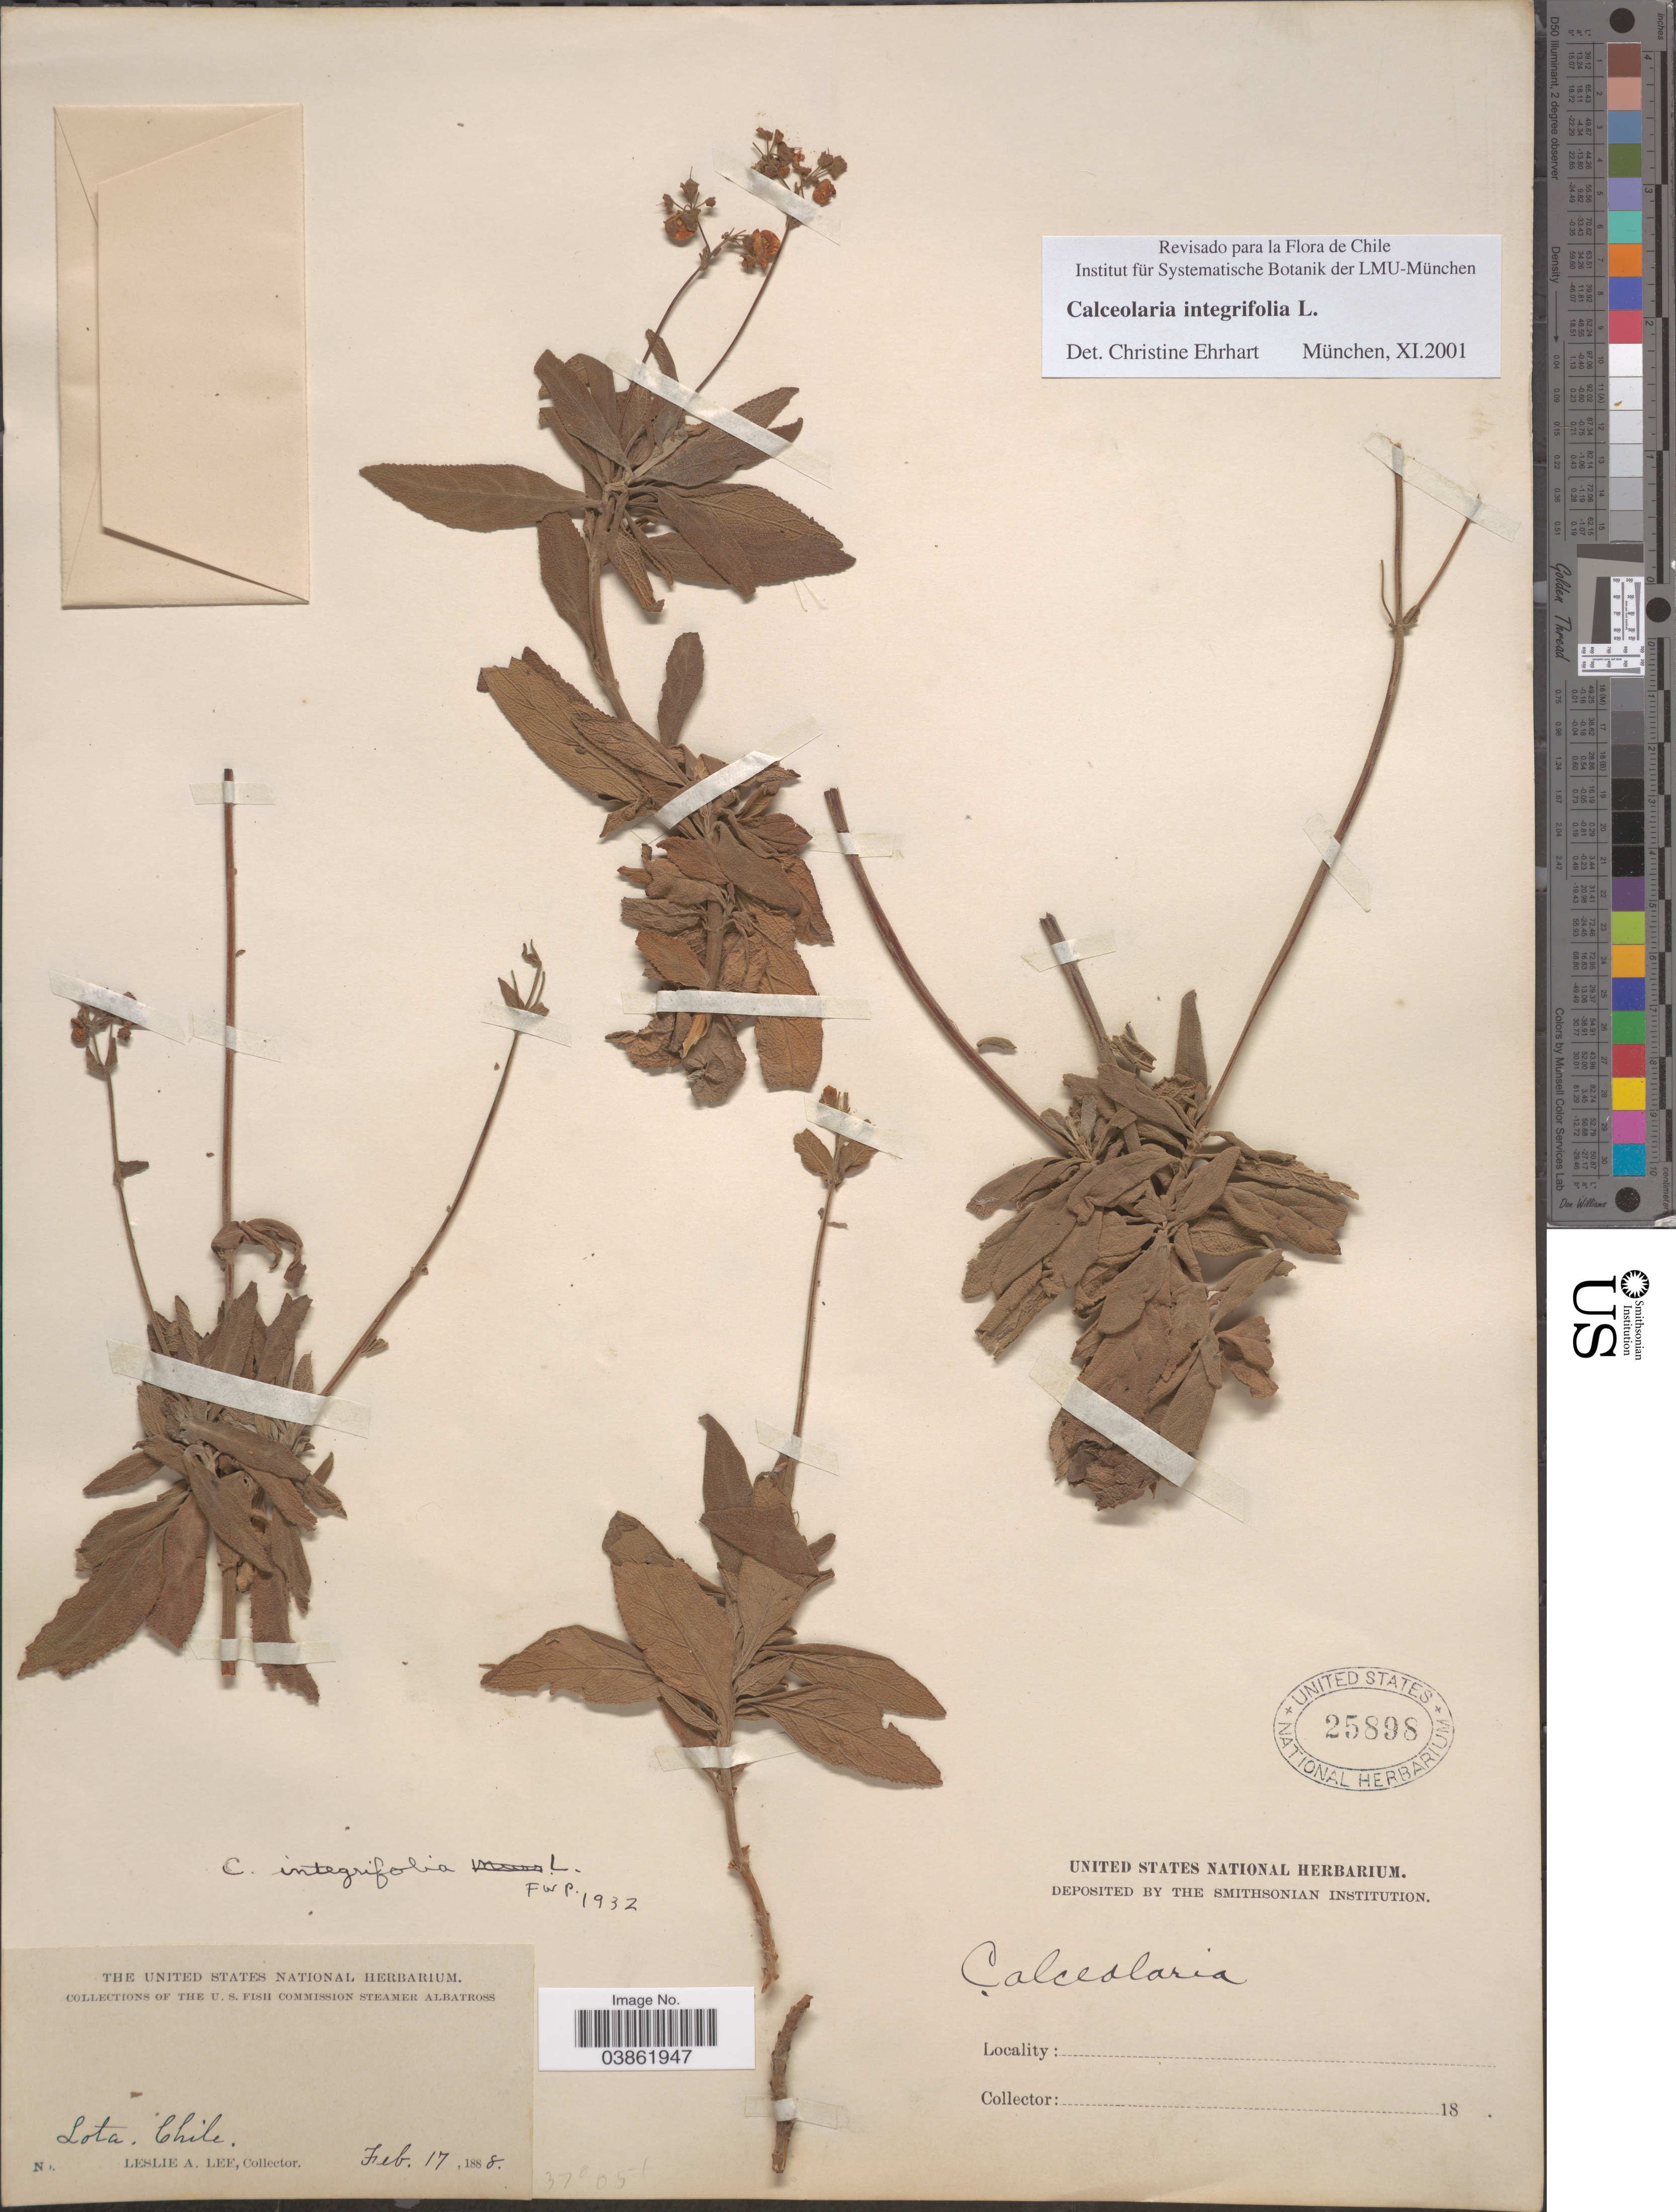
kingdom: Plantae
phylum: Tracheophyta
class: Magnoliopsida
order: Lamiales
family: Calceolariaceae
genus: Calceolaria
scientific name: Calceolaria integrifolia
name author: L.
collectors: L. Lee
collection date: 1888-02-17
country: Chile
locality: Lota.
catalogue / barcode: US 25898